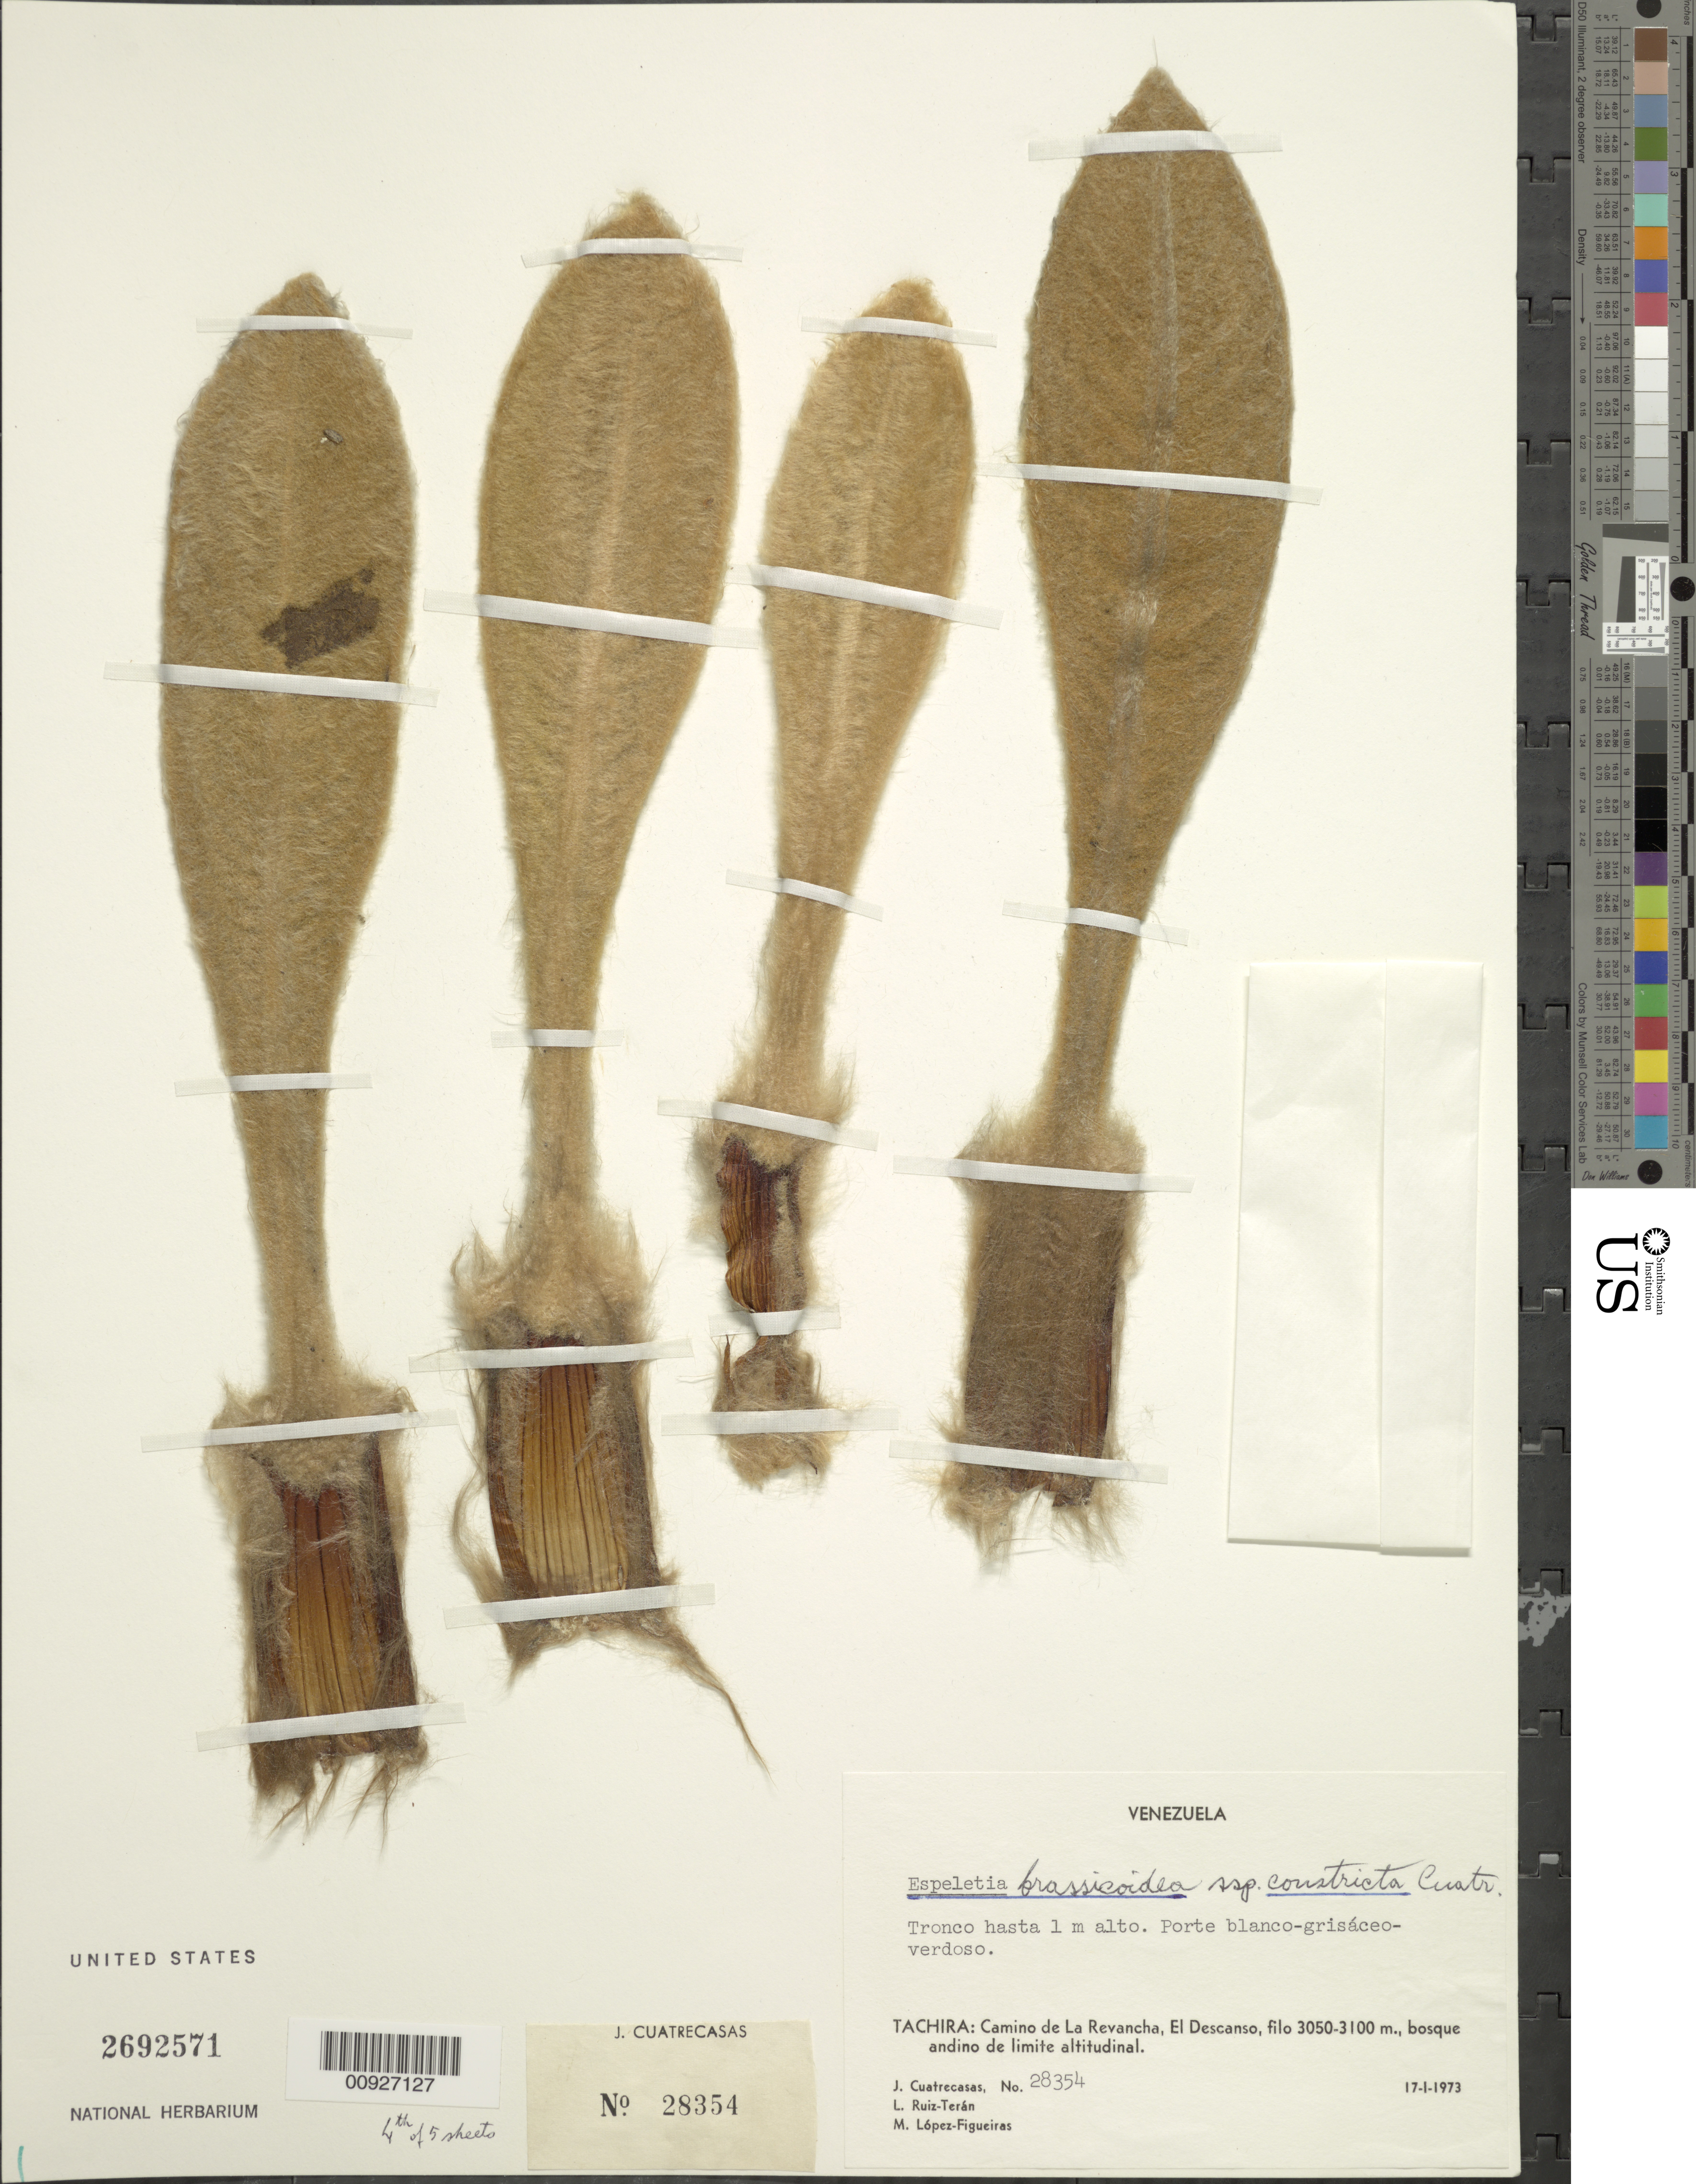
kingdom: Plantae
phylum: Tracheophyta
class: Magnoliopsida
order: Asterales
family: Asteraceae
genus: Espeletia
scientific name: Espeletia brassicoidea f. constricta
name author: Cuatrec.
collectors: J. Cuatrecasas, L. E. Ruíz-Terán & M. López Figueiras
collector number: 28354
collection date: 1973-01-17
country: Venezuela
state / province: Táchira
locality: Camino de La Revancha, El Descanso, filo 3050-3100 m.,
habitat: Bosque andino de limite altitudinal.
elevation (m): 3050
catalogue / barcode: US 2692571